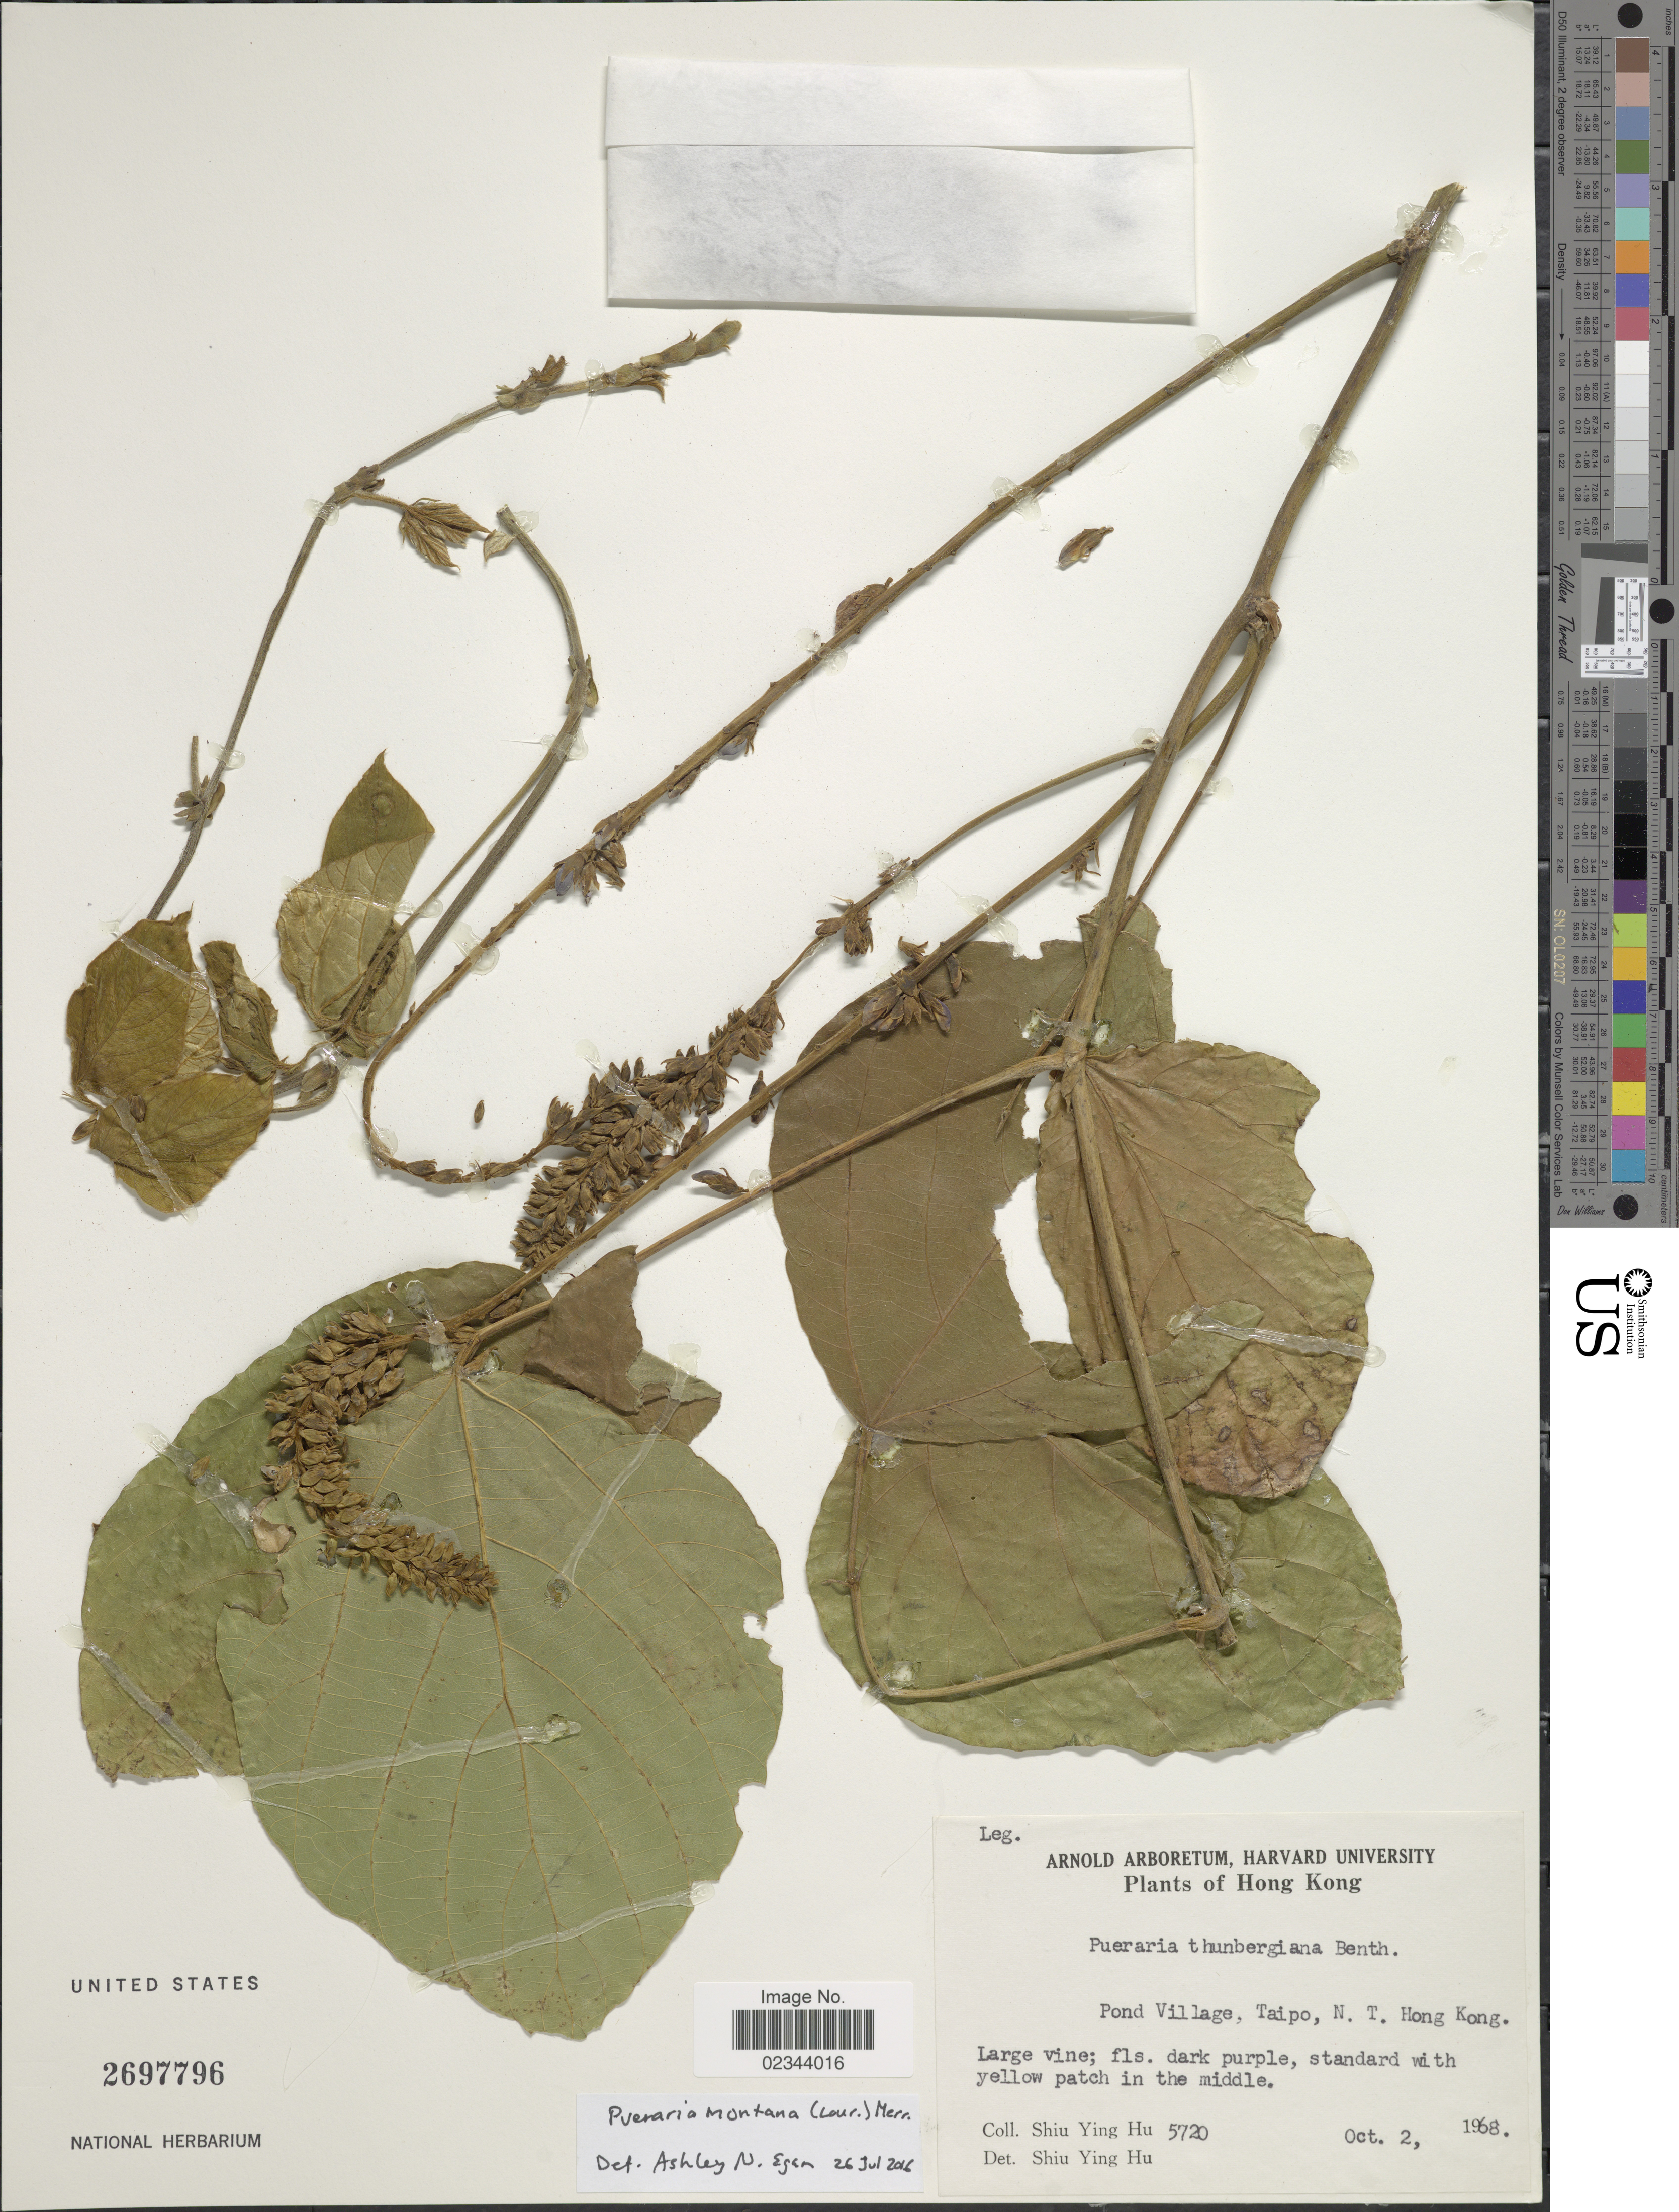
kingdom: Plantae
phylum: Tracheophyta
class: Magnoliopsida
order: Fabales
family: Fabaceae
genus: Pueraria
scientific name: Pueraria montana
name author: (Lour.) Merr.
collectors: S. Y. Hu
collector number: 5720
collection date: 1968-10-02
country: China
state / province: Hong Kong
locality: Pond Village, Taipo, N. T Hong Kong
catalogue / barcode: US 2697796